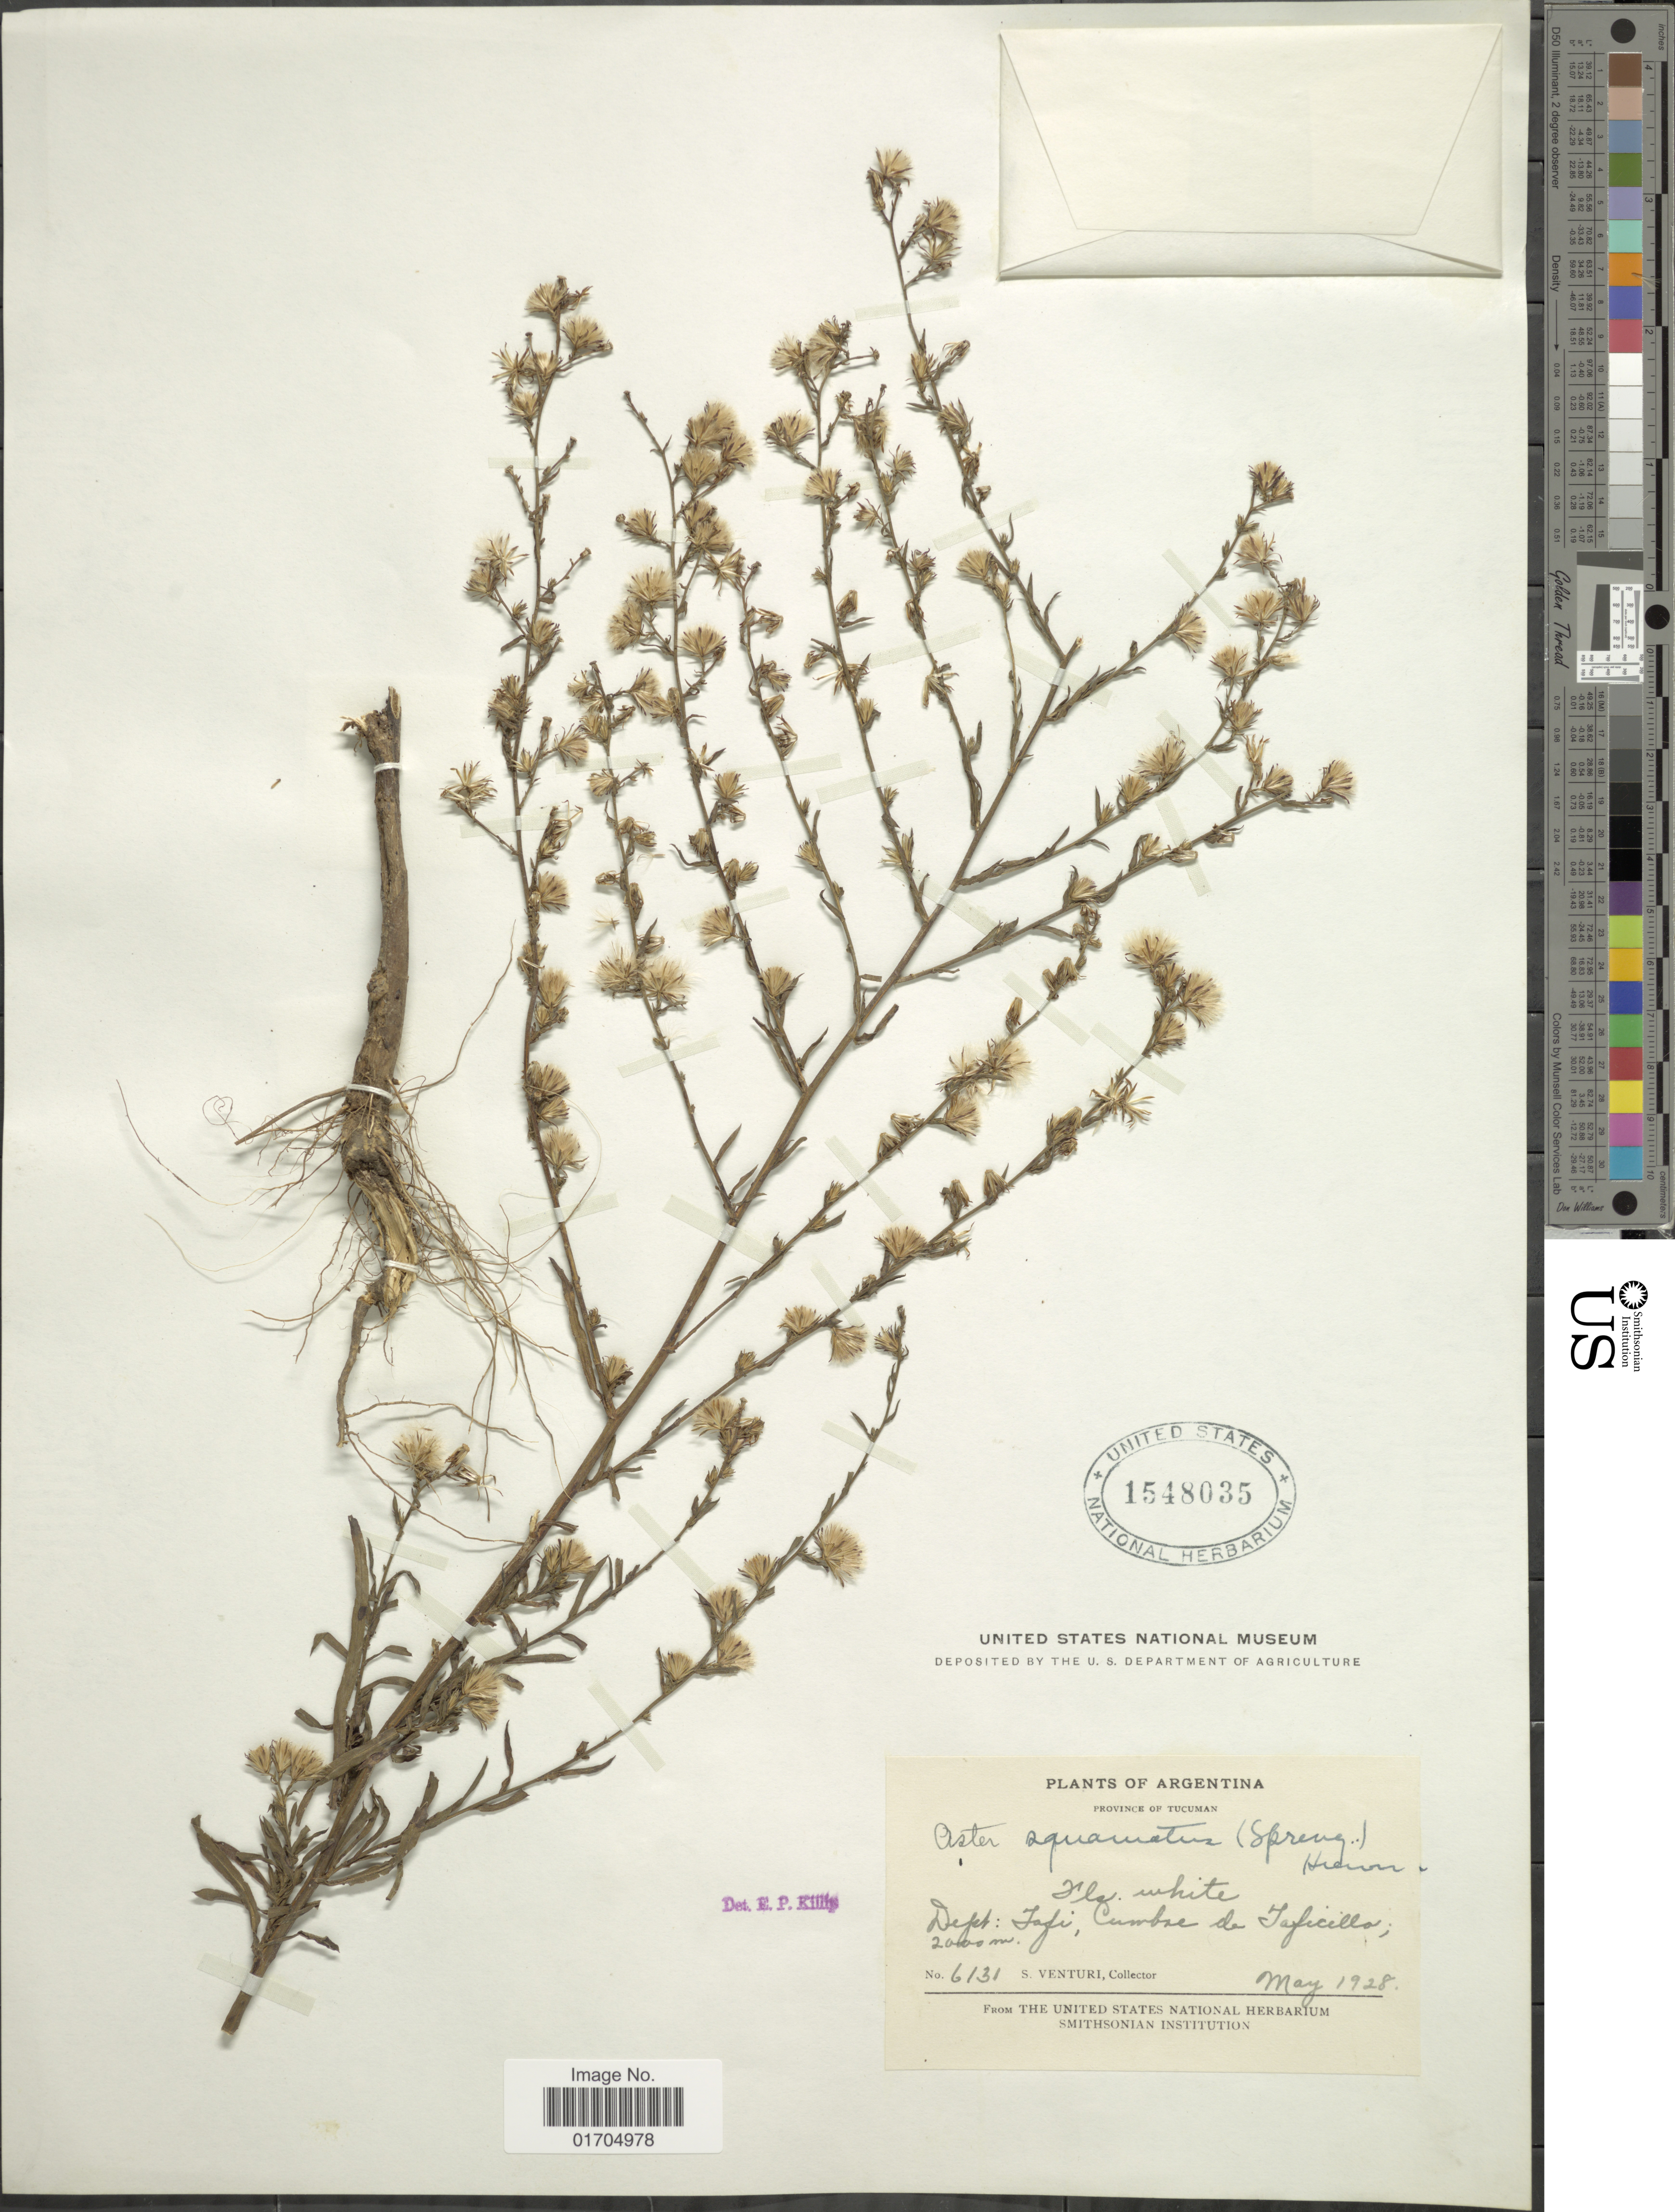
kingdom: Plantae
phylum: Tracheophyta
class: Magnoliopsida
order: Asterales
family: Asteraceae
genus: Symphyotrichum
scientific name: Symphyotrichum squamatum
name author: (Spreng.) G.L. Nesom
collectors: S. Venturi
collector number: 6131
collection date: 1928-05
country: Argentina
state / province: Tucuman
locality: Dept: Jafi, Cumbre de Jaficello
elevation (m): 2000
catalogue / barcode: US 1548035